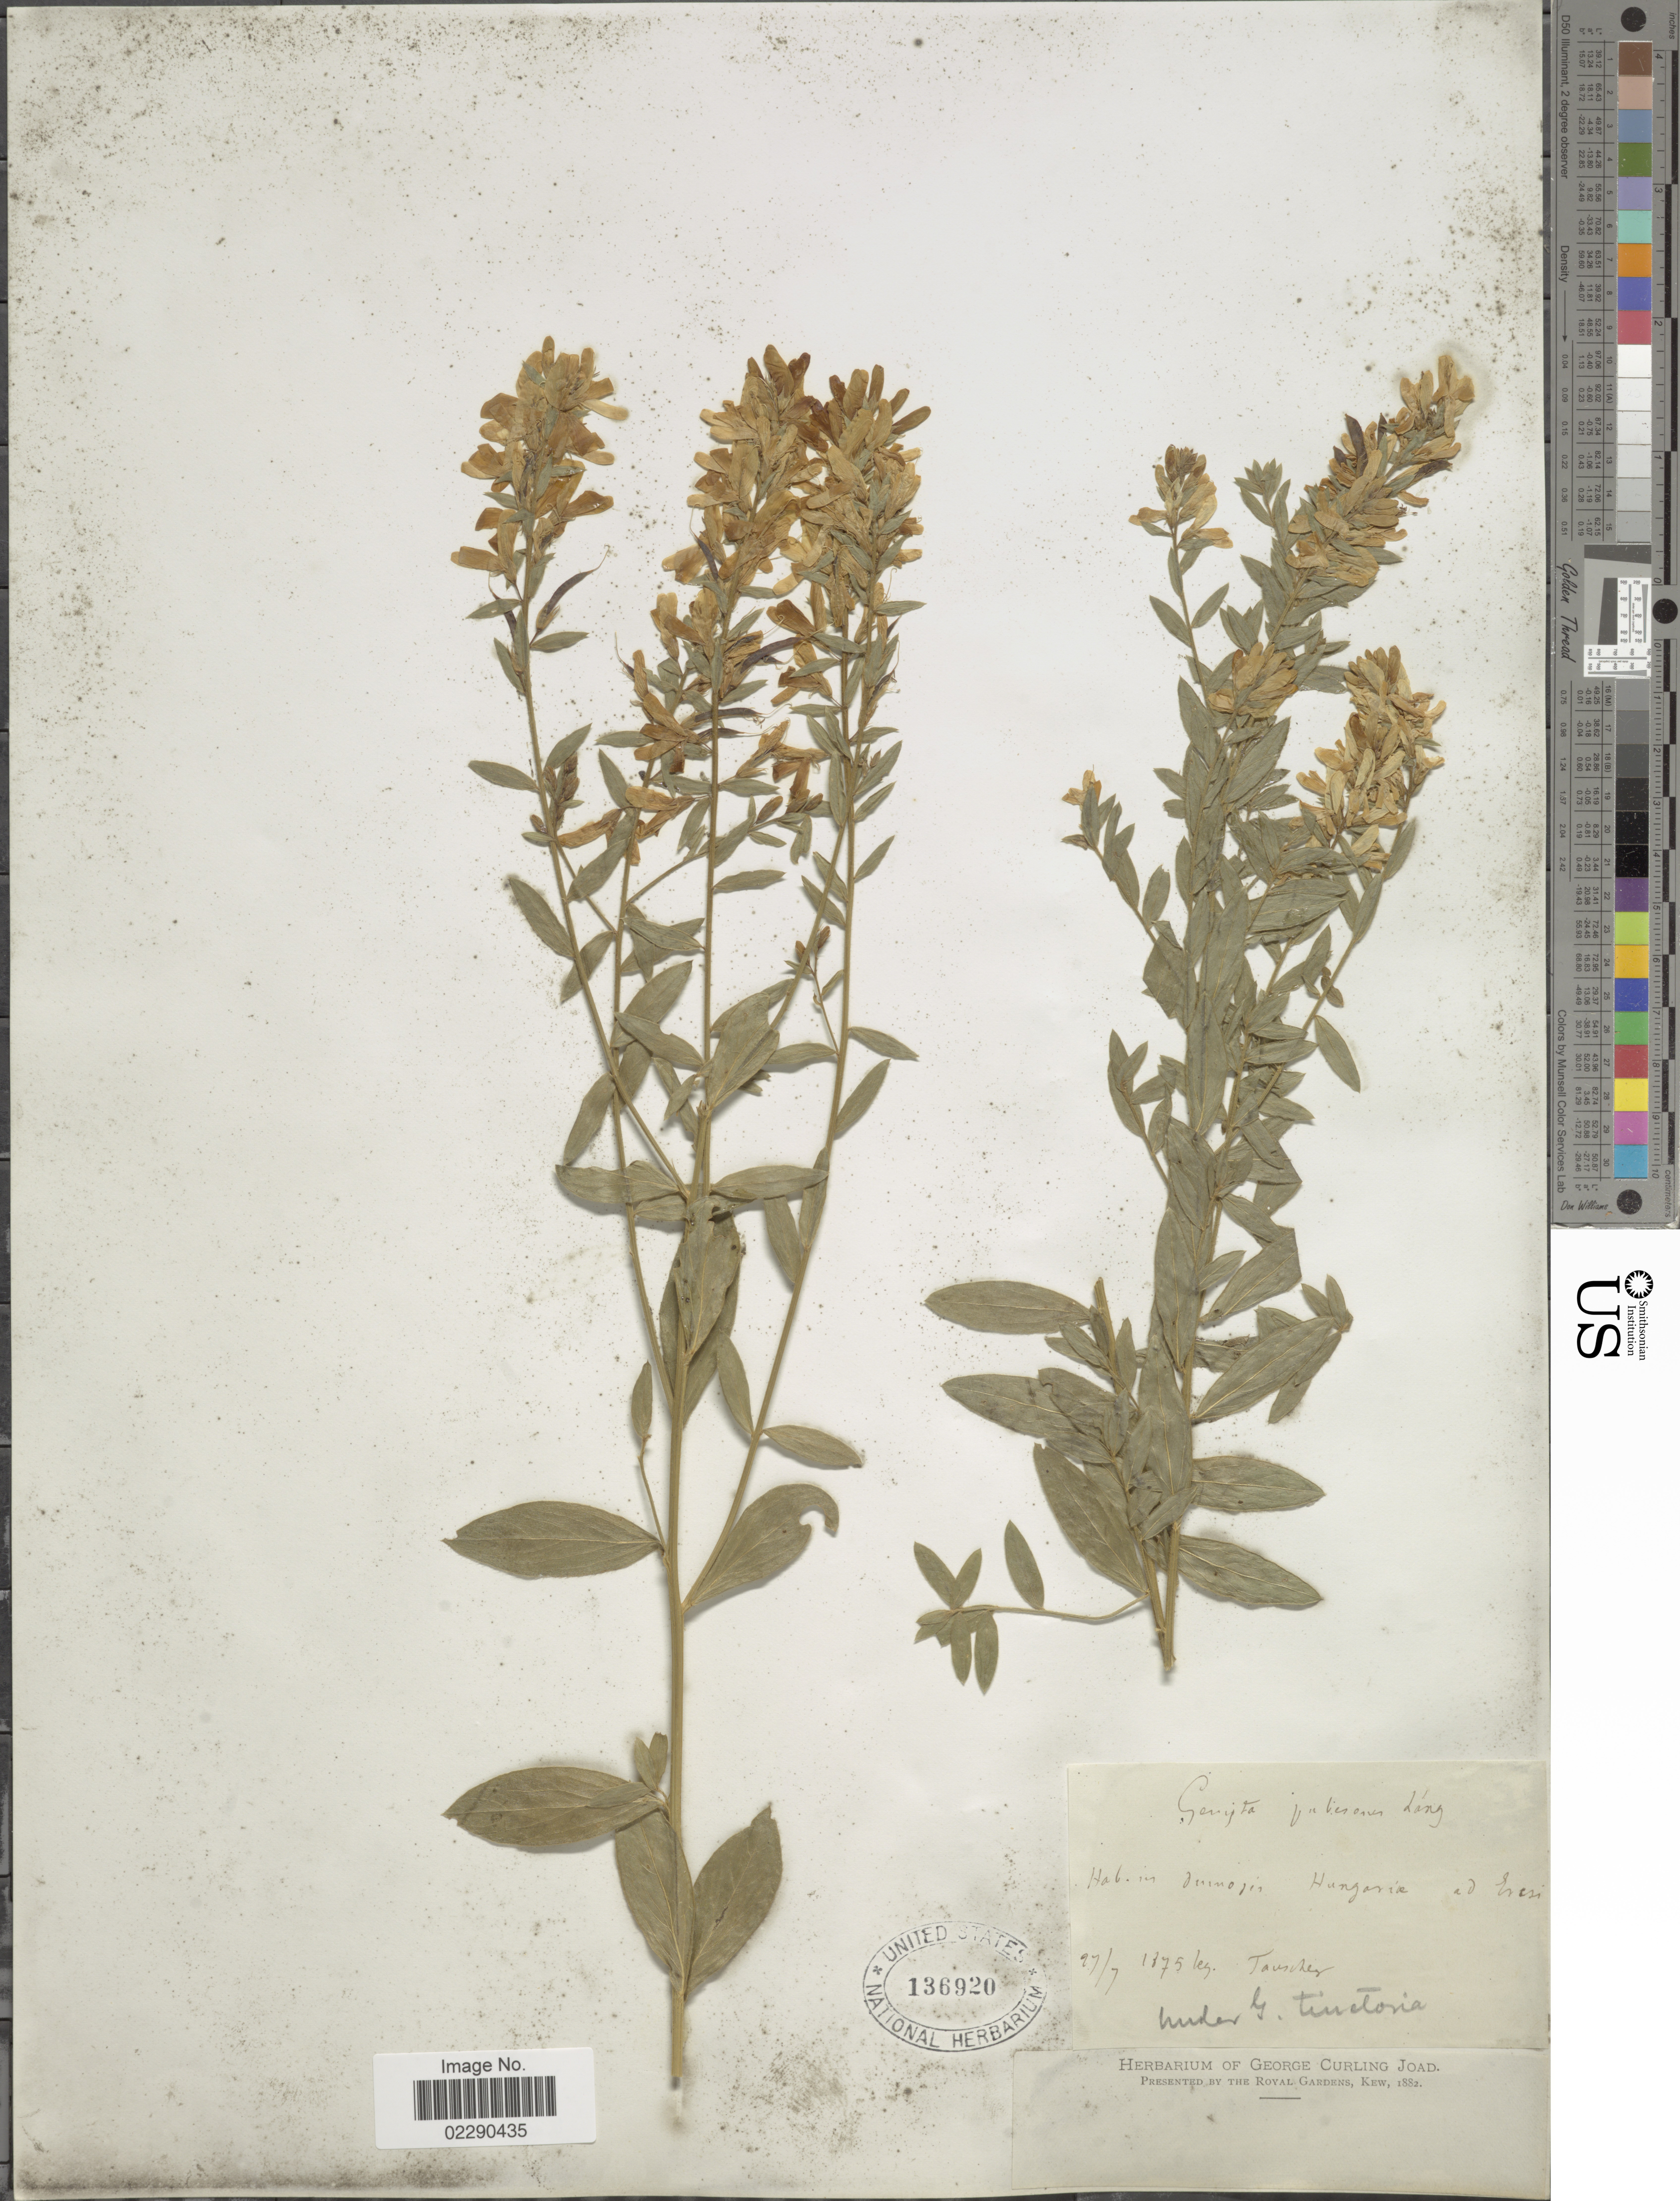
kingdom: Plantae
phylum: Tracheophyta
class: Magnoliopsida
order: Fabales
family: Fabaceae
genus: Genista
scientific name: Genista tinctoria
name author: L.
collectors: Tauscher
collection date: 1875-07-27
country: Hungary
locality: [illegible text], ad Eresi[interpreted]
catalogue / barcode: US 136920